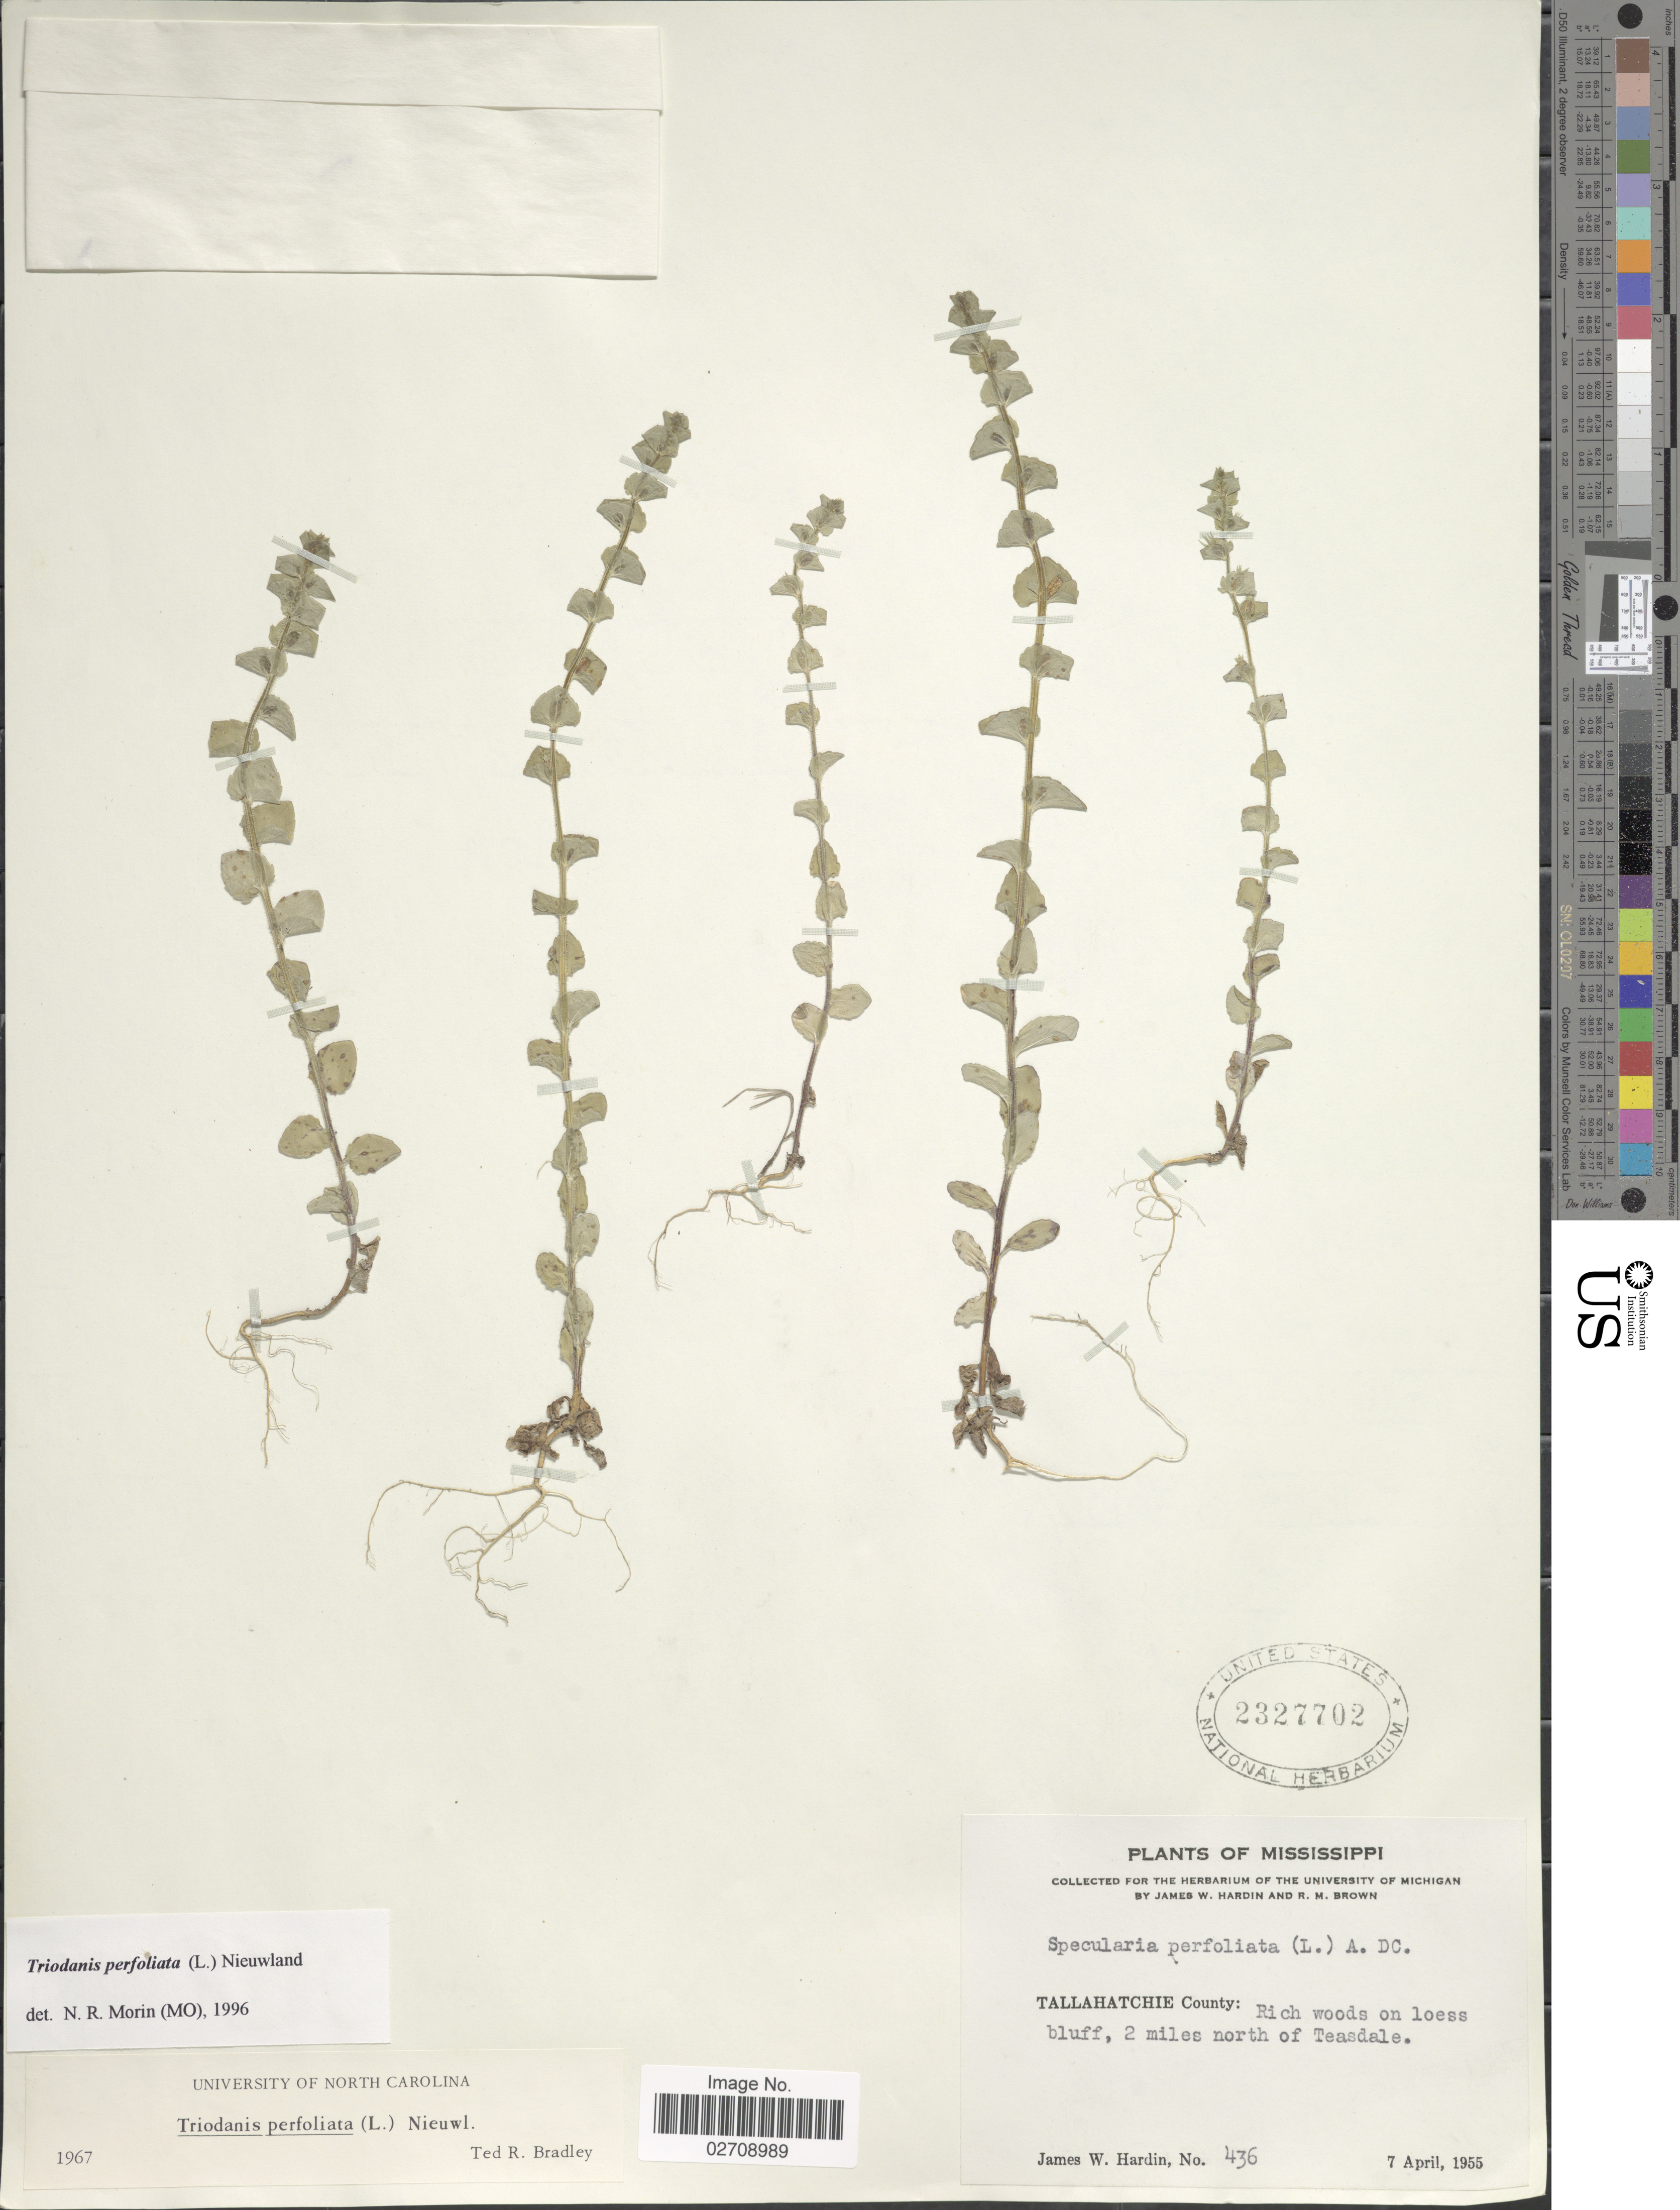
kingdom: Plantae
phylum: Tracheophyta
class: Magnoliopsida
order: Asterales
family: Campanulaceae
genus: Triodanis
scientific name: Triodanis perfoliata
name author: (L.) Nieuwl.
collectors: J. W. Hardin & R. M. Brown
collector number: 436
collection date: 1955-04-07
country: United States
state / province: Mississippi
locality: Tallahatchie County. Rich woods on loess bluff, 2 miles north of Teasdale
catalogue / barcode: US 2327702